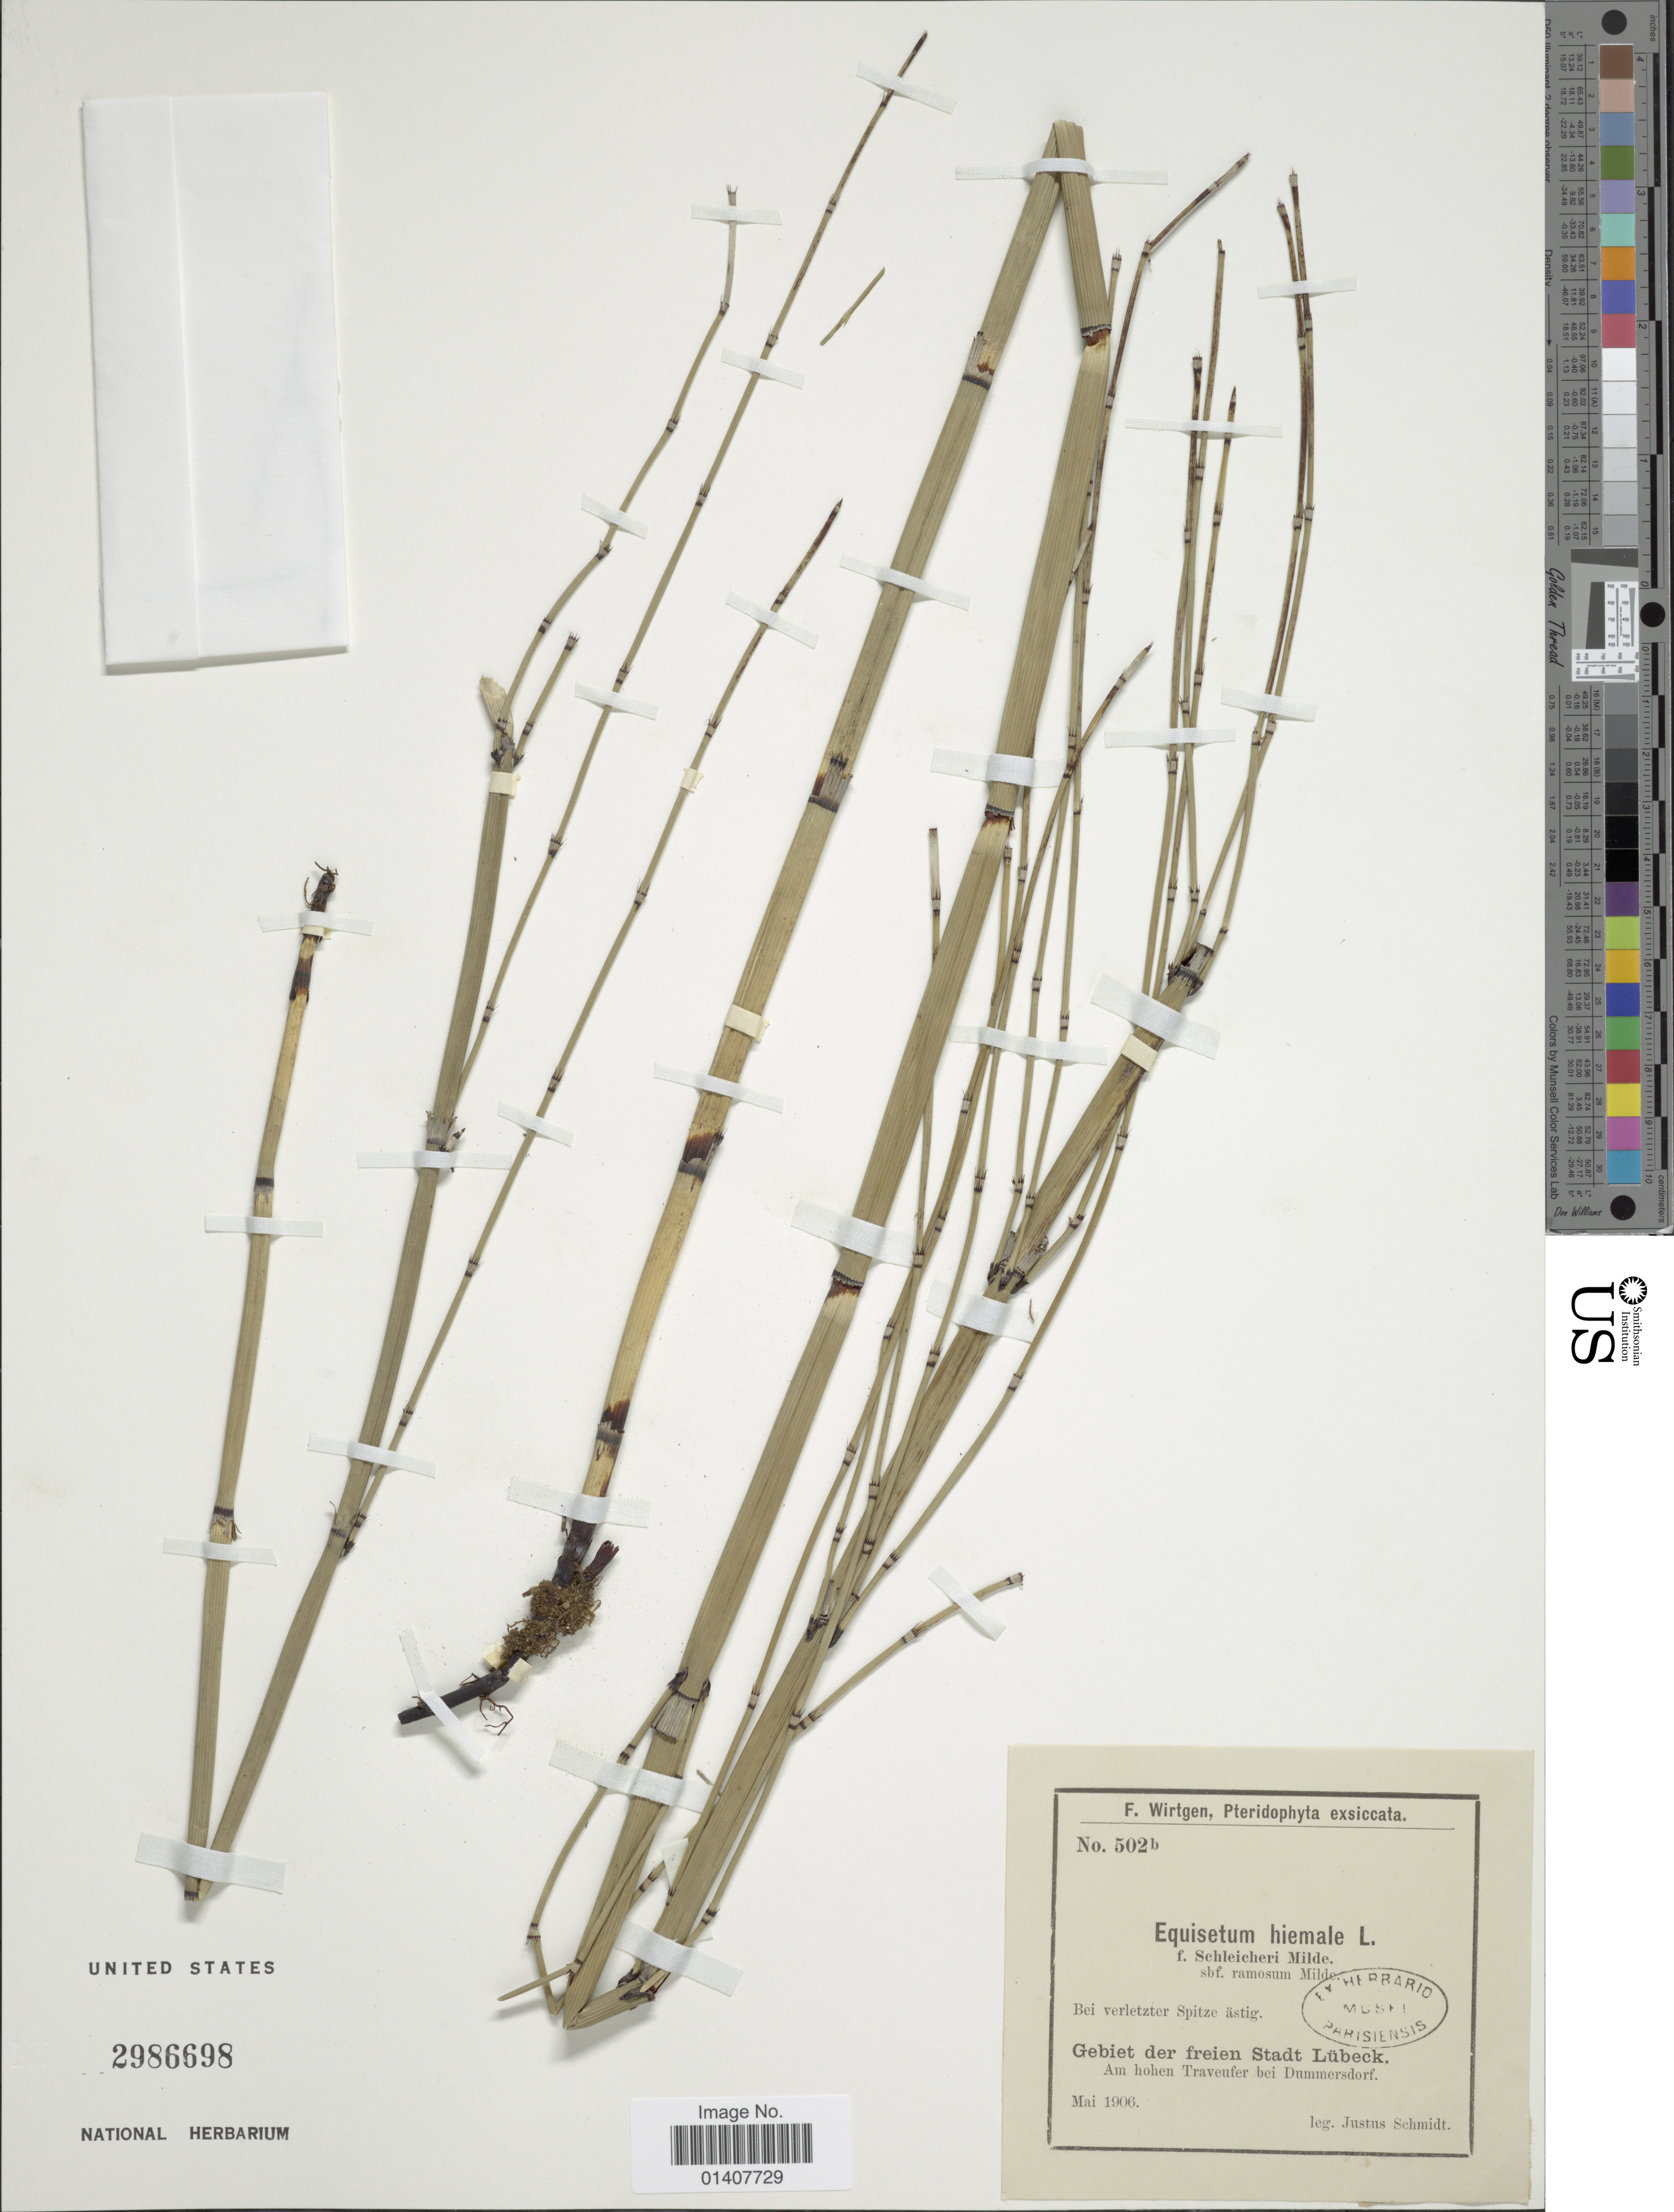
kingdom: Plantae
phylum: Tracheophyta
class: Polypodiopsida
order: Equisetales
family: Equisetaceae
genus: Equisetum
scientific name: Equisetum hyemale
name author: L.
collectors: J. Schmidt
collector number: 502b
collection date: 1906-05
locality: Bei verletzter Spitze astig, Gebiet der freien Stadt Lübeck, Am hohen Traveufer bei Dummersdorf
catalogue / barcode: US 2986698